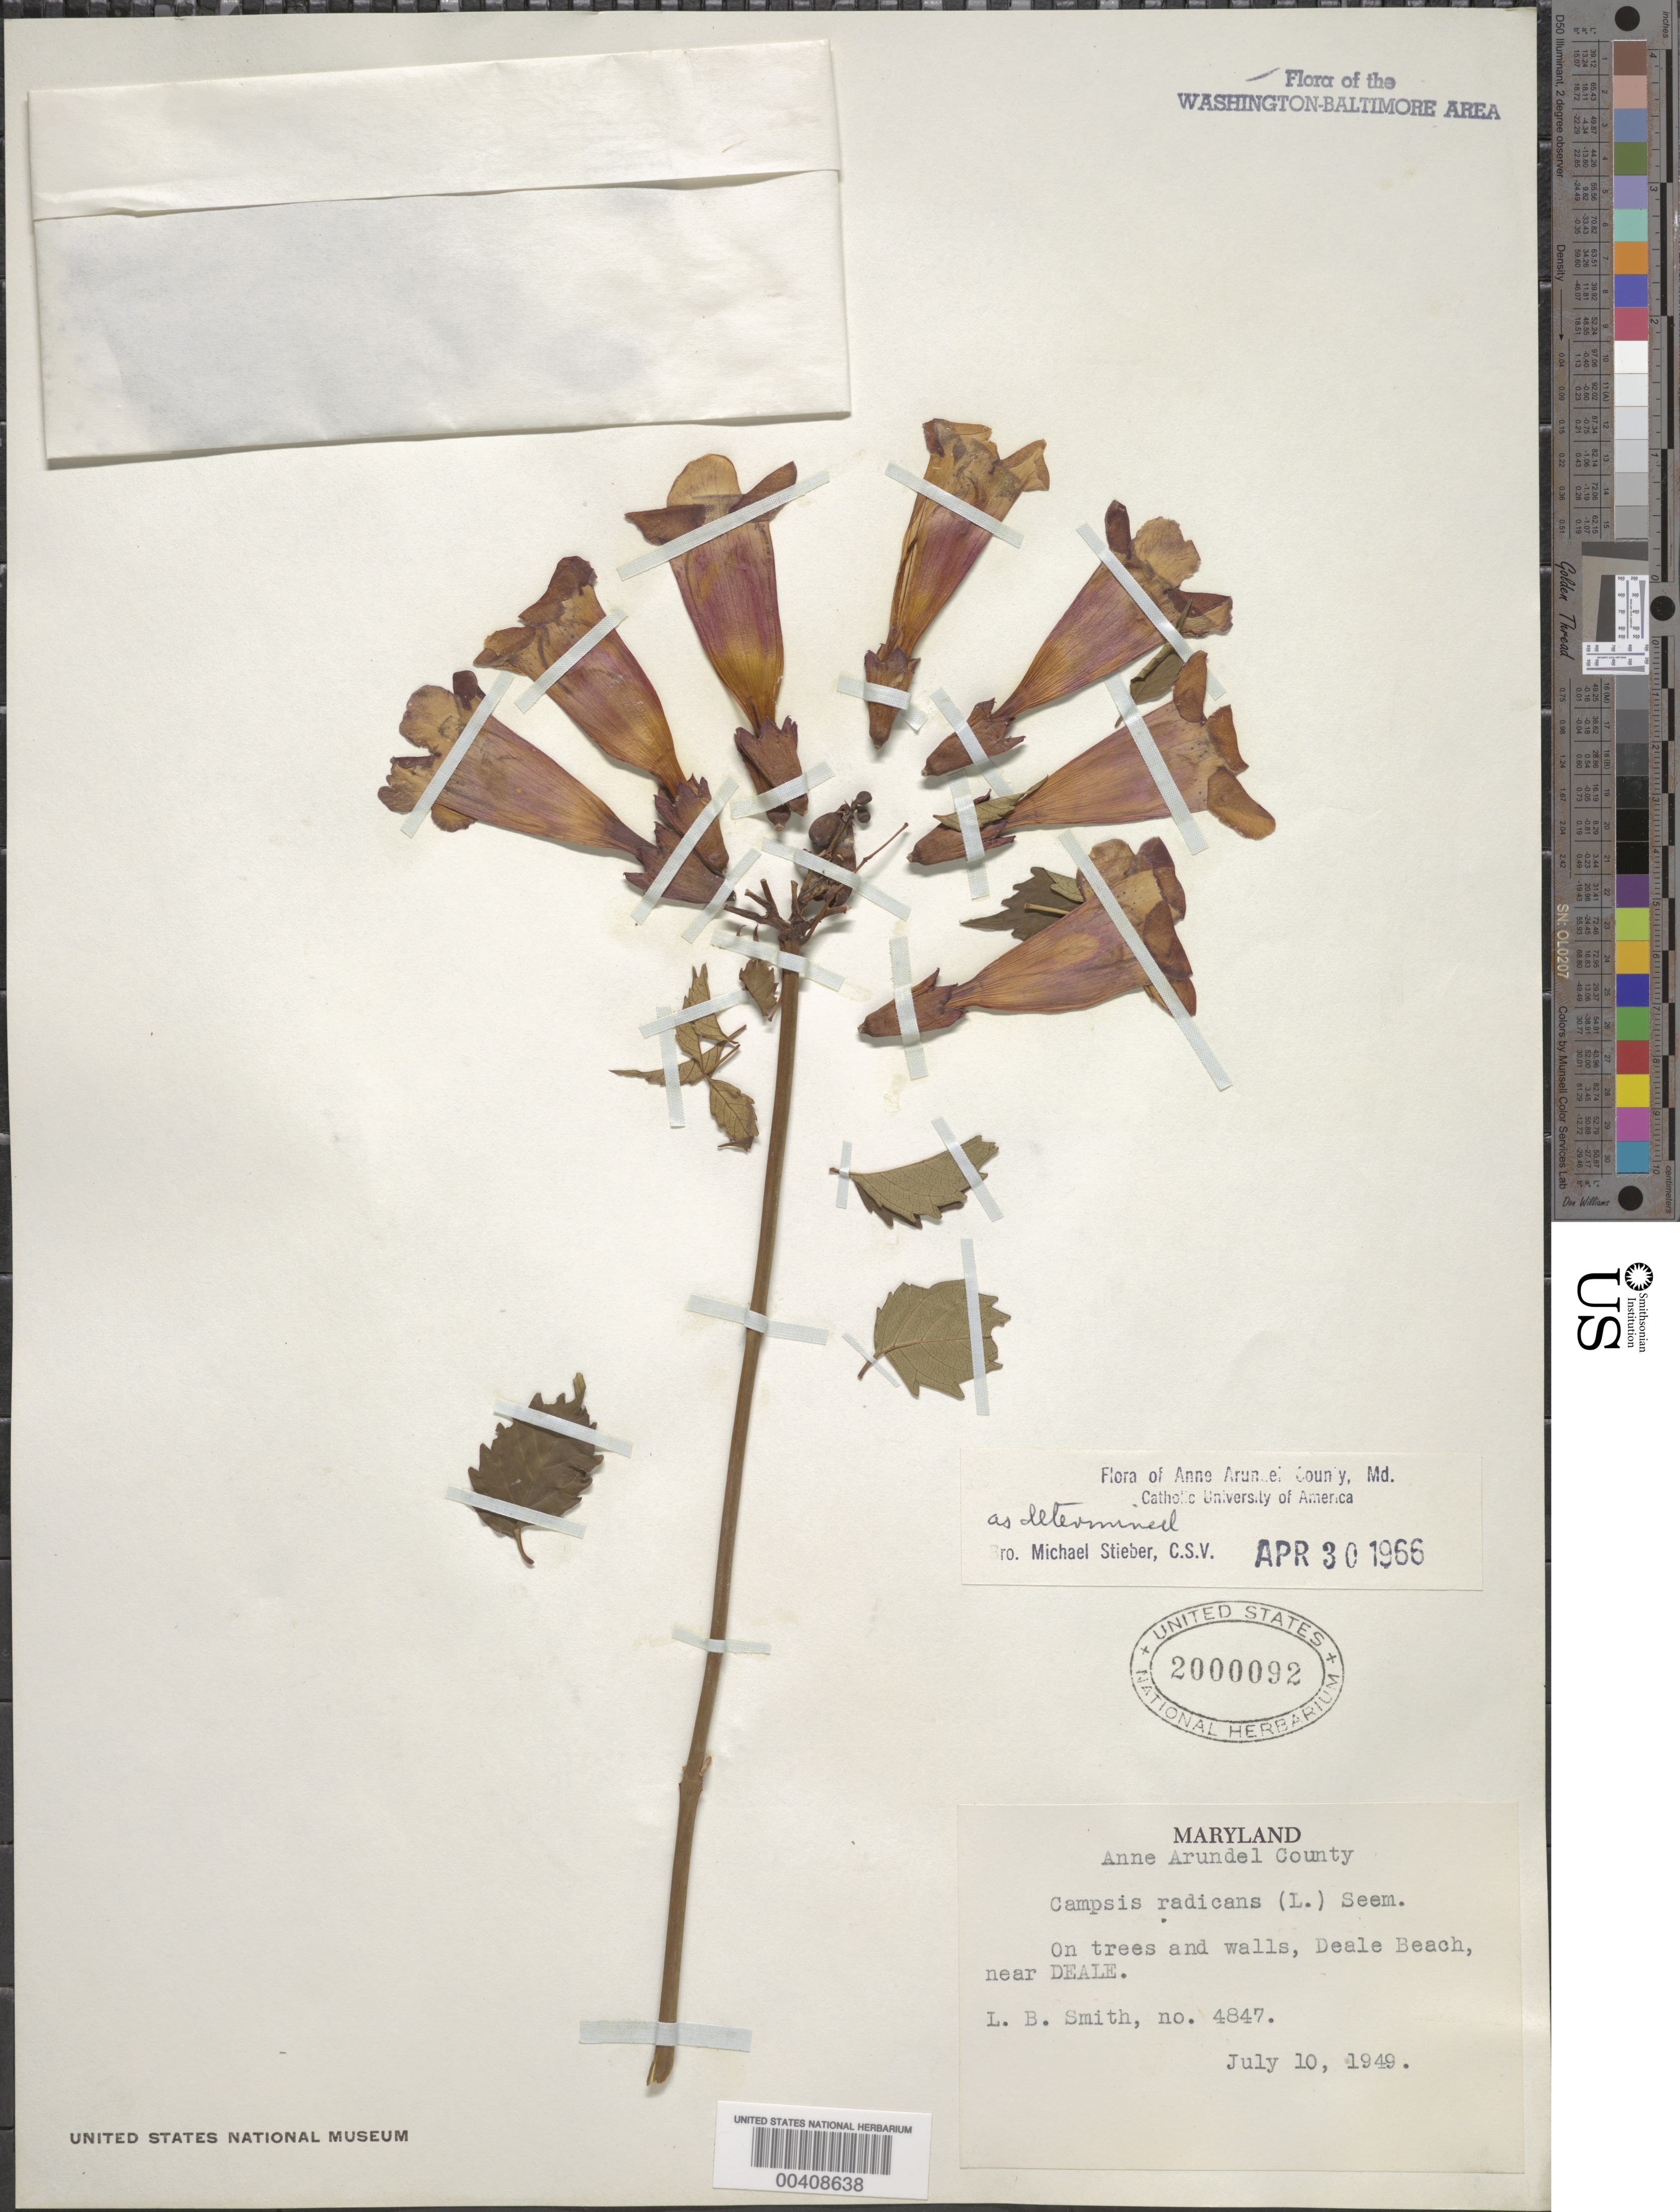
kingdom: Plantae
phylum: Tracheophyta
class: Magnoliopsida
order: Lamiales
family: Bignoniaceae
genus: Campsis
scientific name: Campsis radicans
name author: (L.) Seem.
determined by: Stieber, Bro. M.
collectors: L. Smith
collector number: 4847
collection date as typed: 10 Jul 1949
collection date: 1949-07-10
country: United States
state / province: Maryland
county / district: Anne Arundel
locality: Deale Beach, near Deale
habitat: On trees and walls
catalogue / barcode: US 2000092